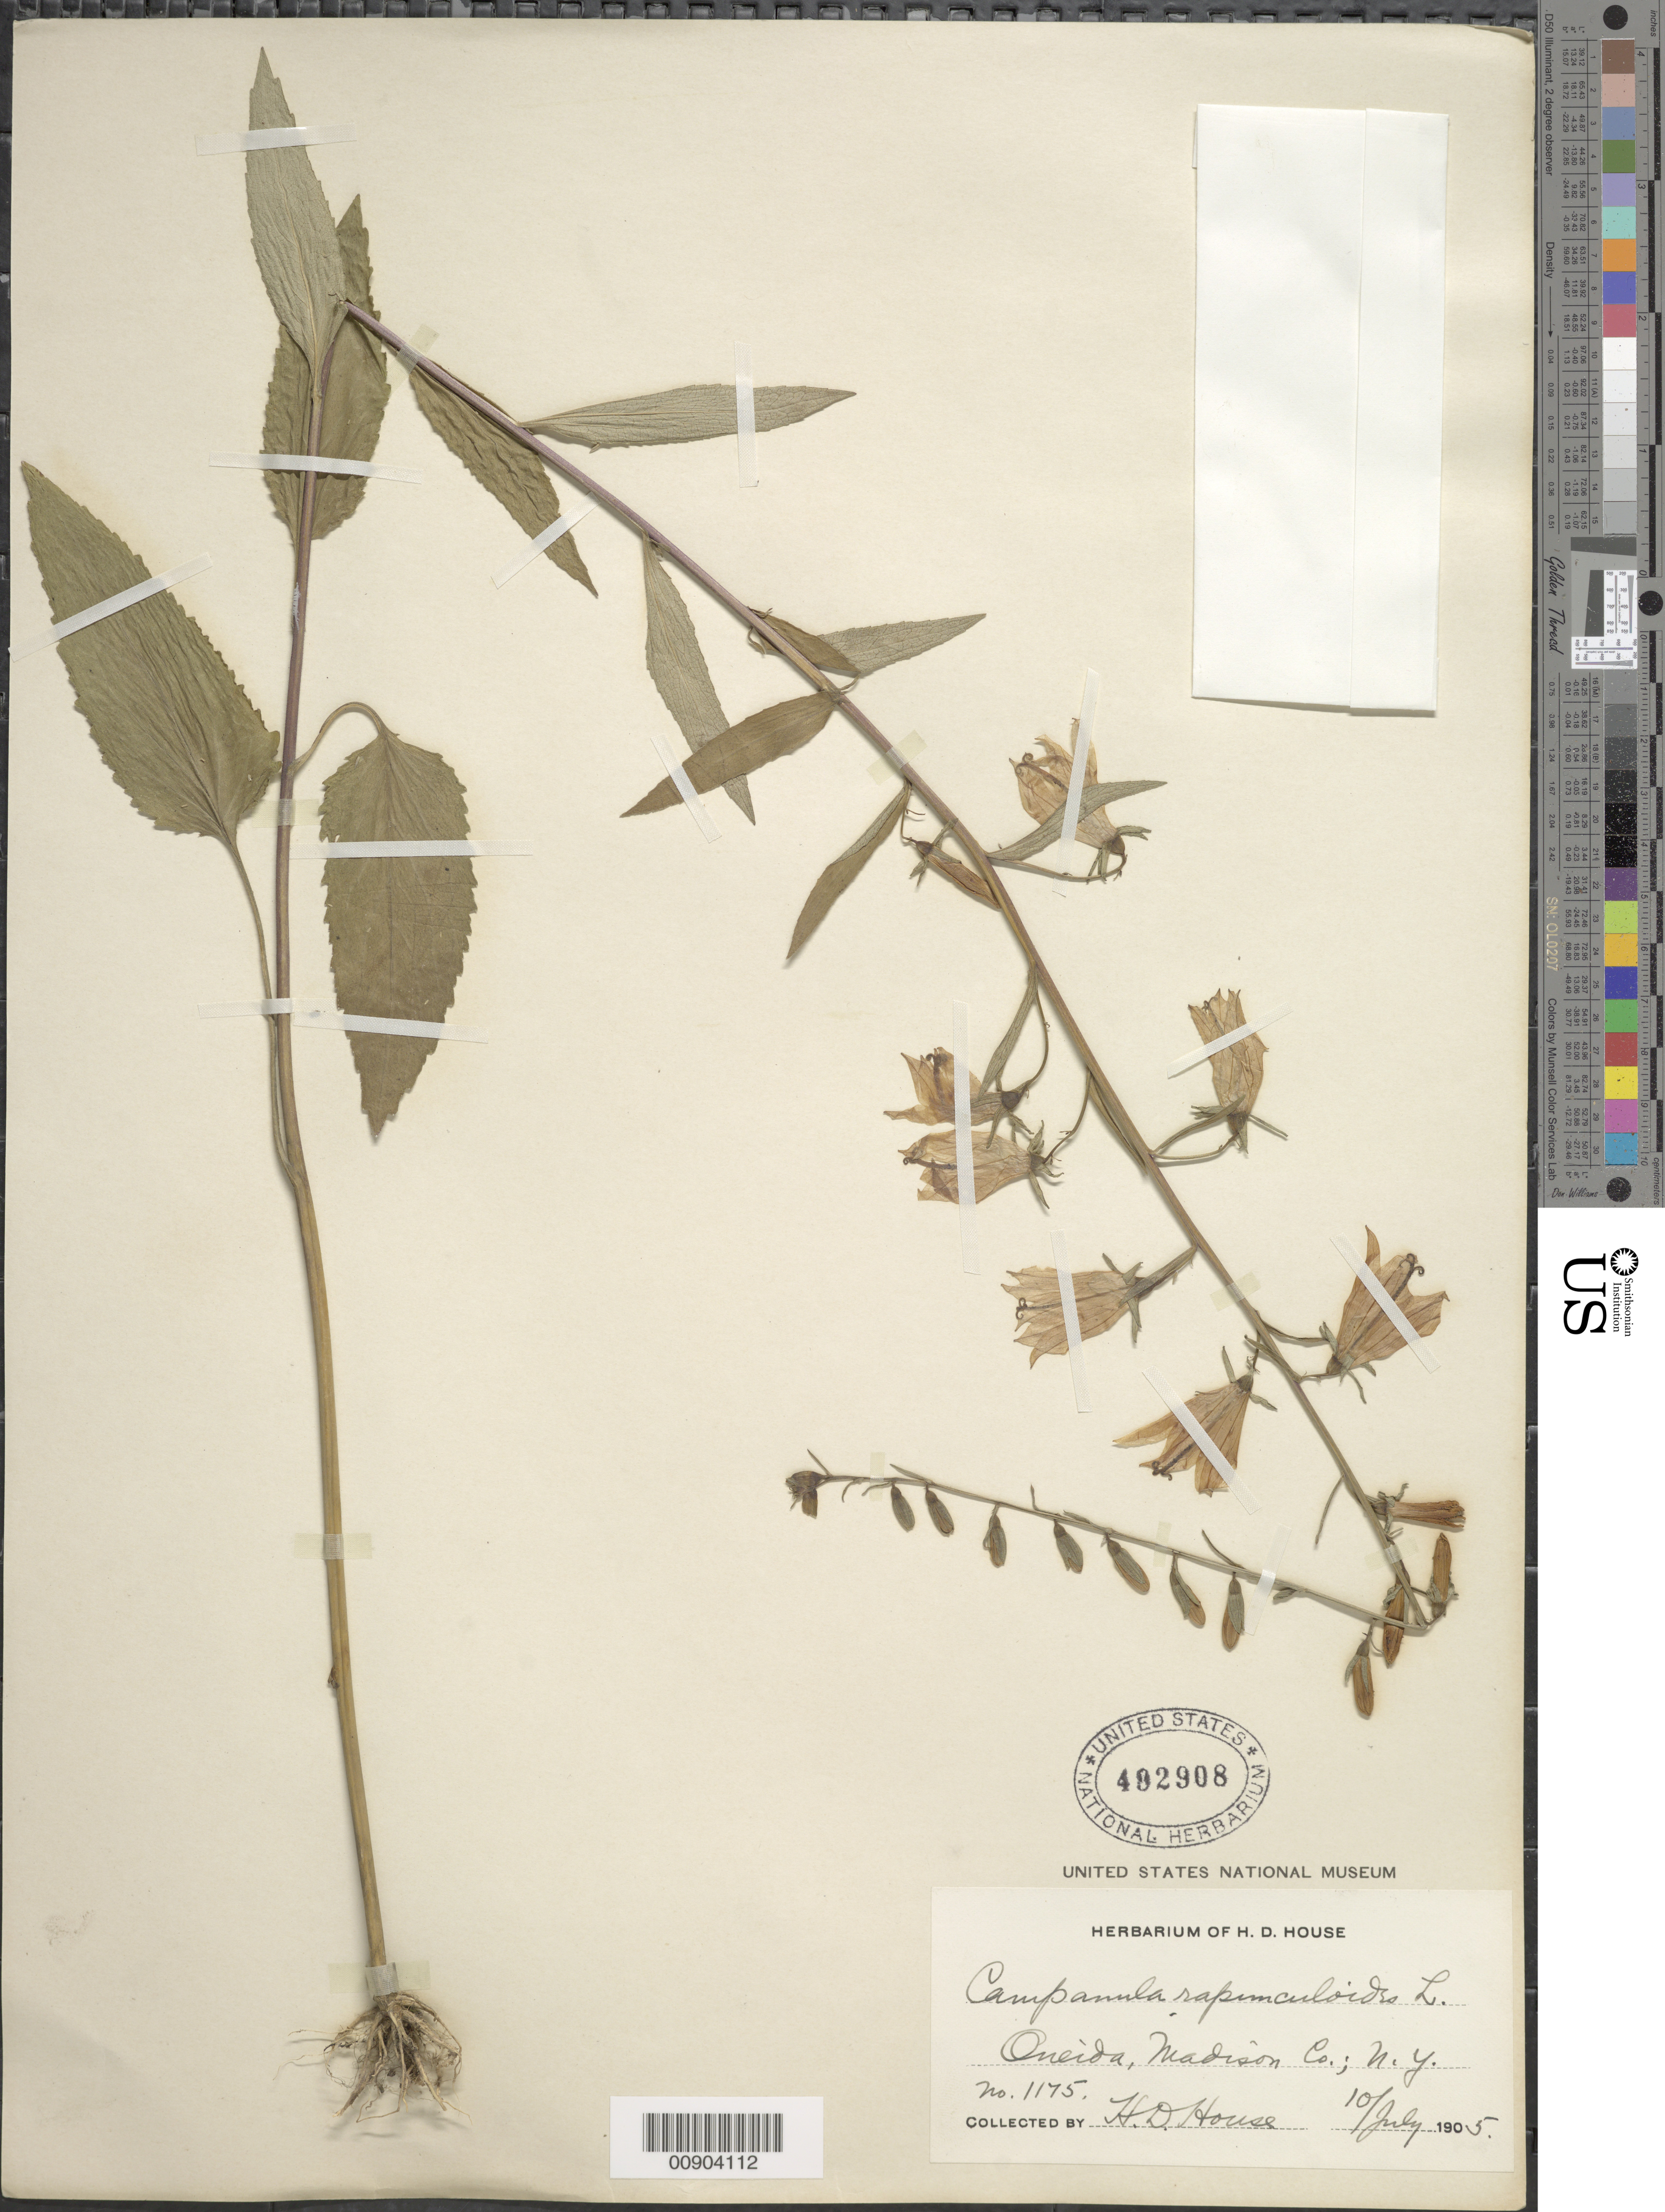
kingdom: Plantae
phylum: Tracheophyta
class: Magnoliopsida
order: Asterales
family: Campanulaceae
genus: Campanula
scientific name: Campanula rapunculoides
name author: L.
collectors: H. D. House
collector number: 1175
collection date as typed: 10 Jul 1905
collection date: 1905-07-10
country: United States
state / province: New York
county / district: Madison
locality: Oneida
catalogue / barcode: US 482908